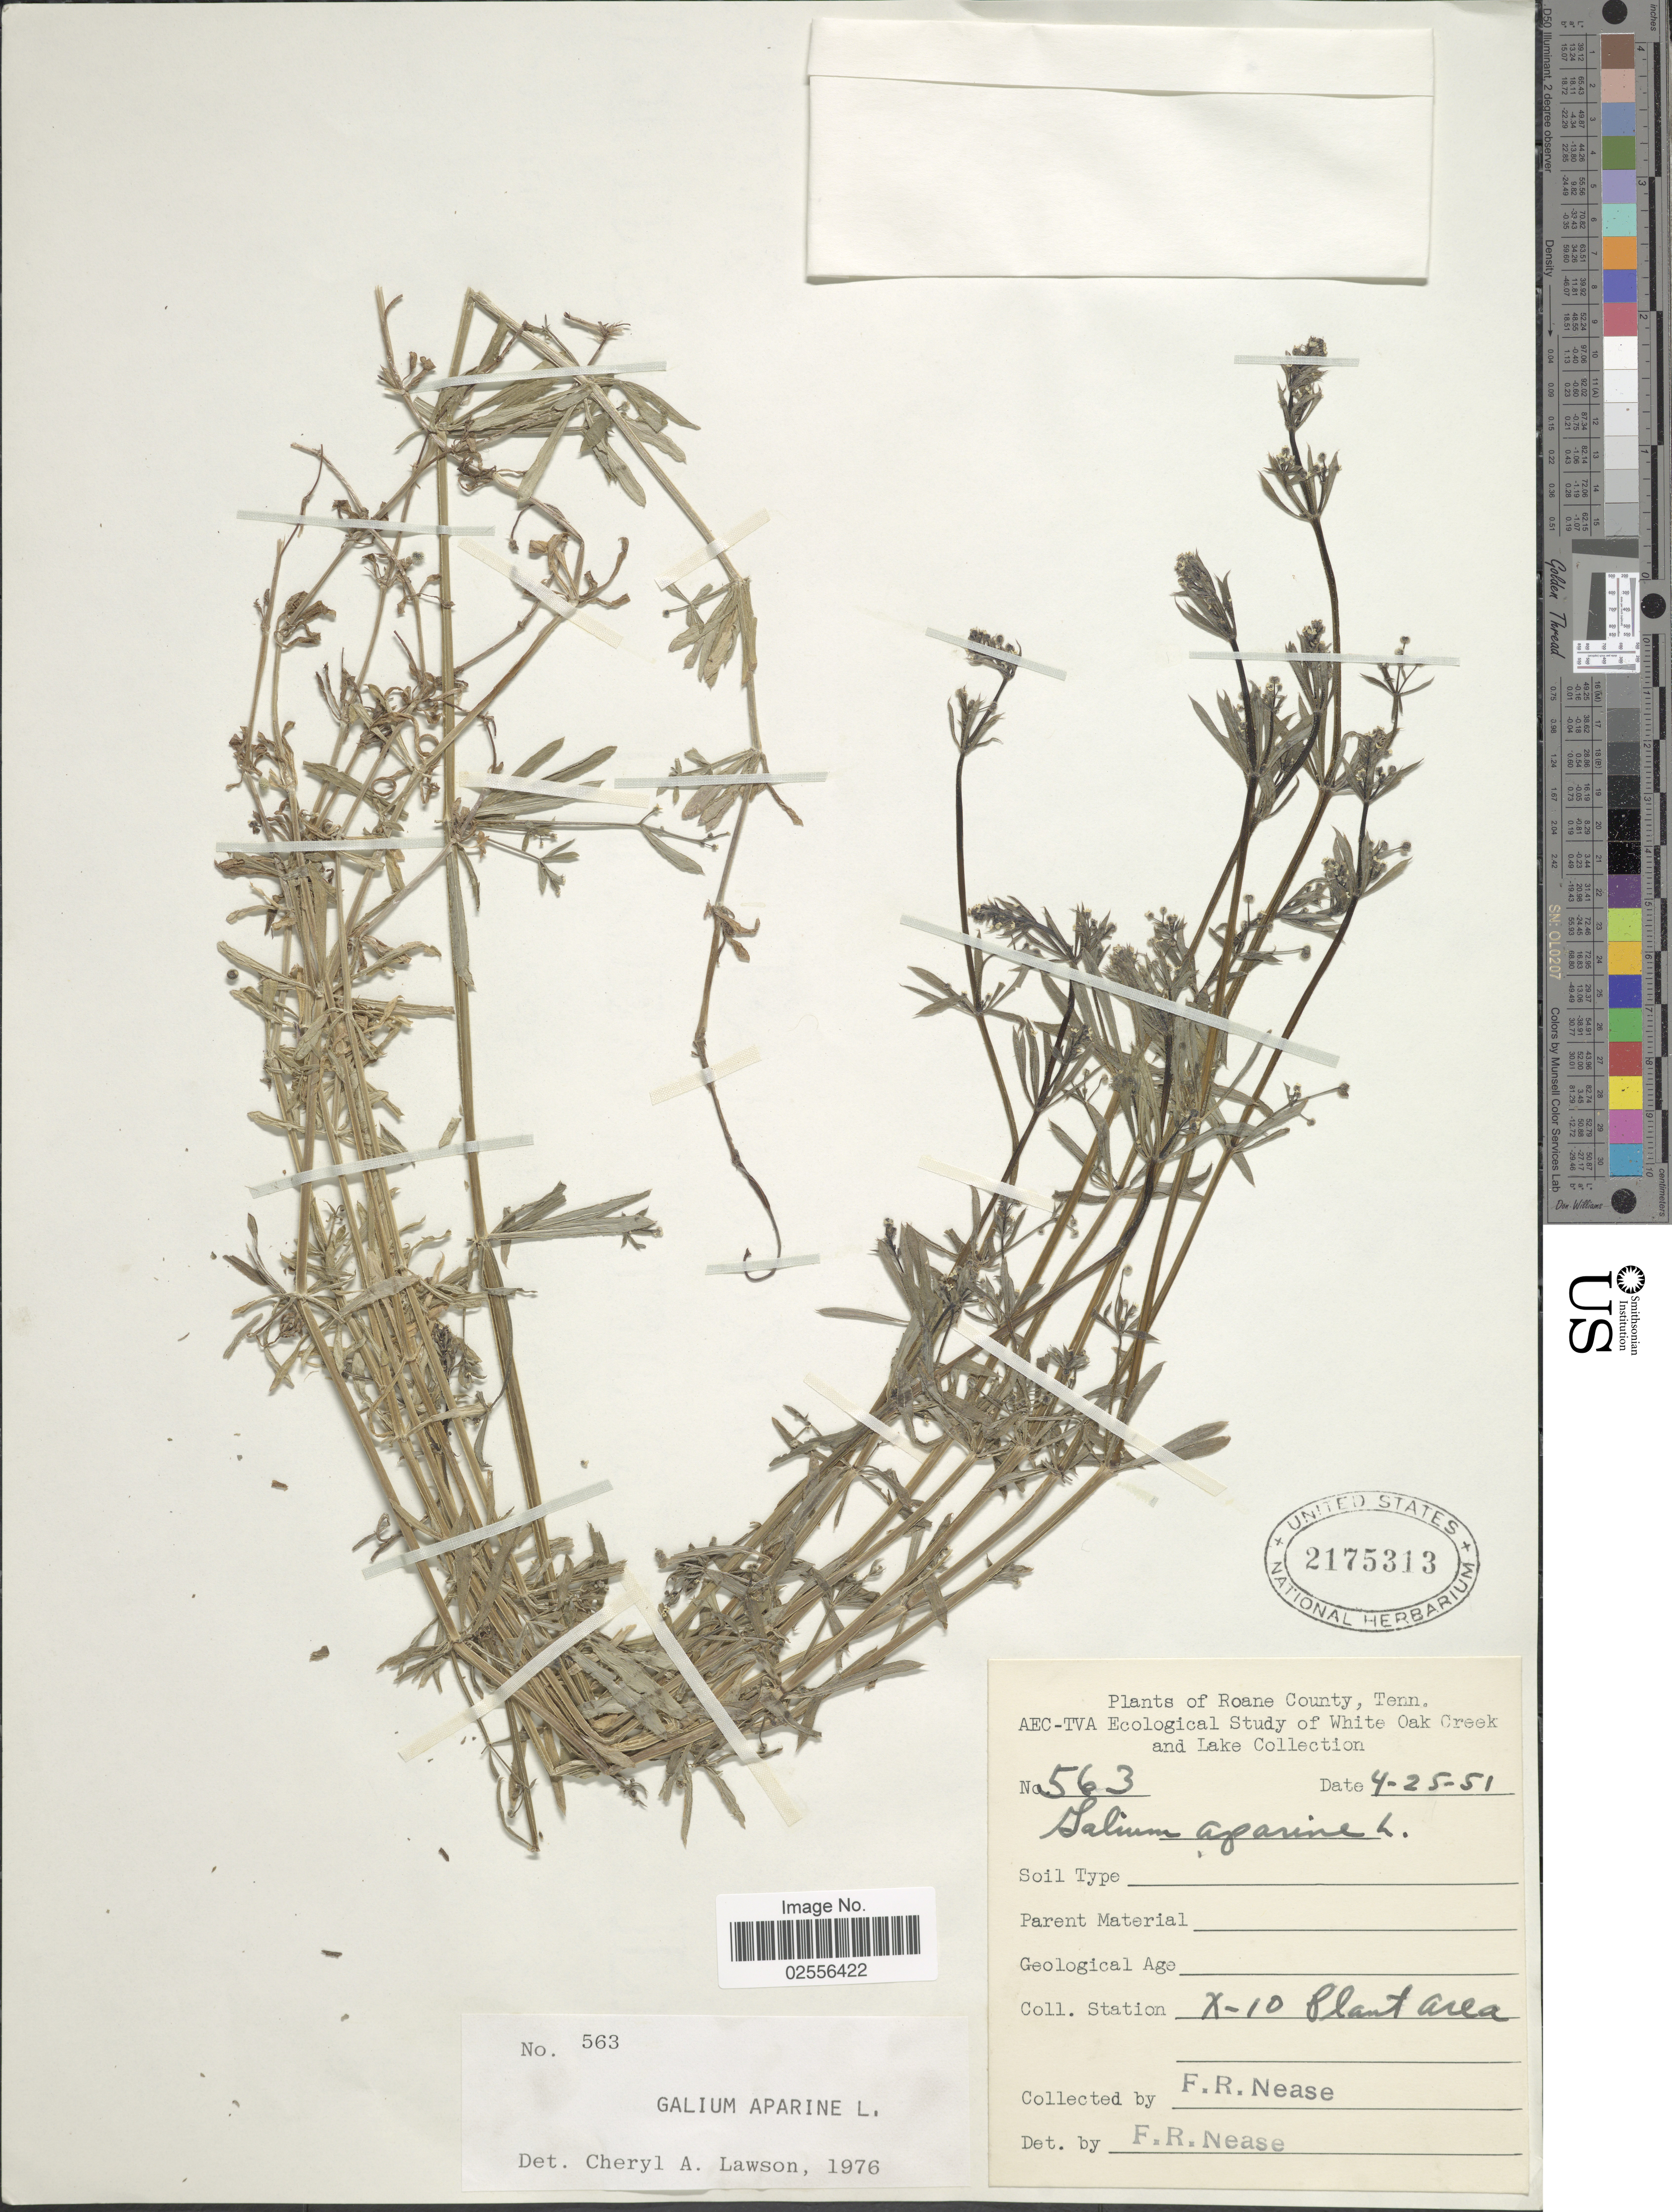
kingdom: Plantae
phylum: Tracheophyta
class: Magnoliopsida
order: Gentianales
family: Rubiaceae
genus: Galium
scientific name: Galium aparine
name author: L.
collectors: F. Nease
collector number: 563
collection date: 1951-04-25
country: United States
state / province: Tennessee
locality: Roane County. X-10 Plant area. White Oak Creek and Lake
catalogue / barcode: US 2175313